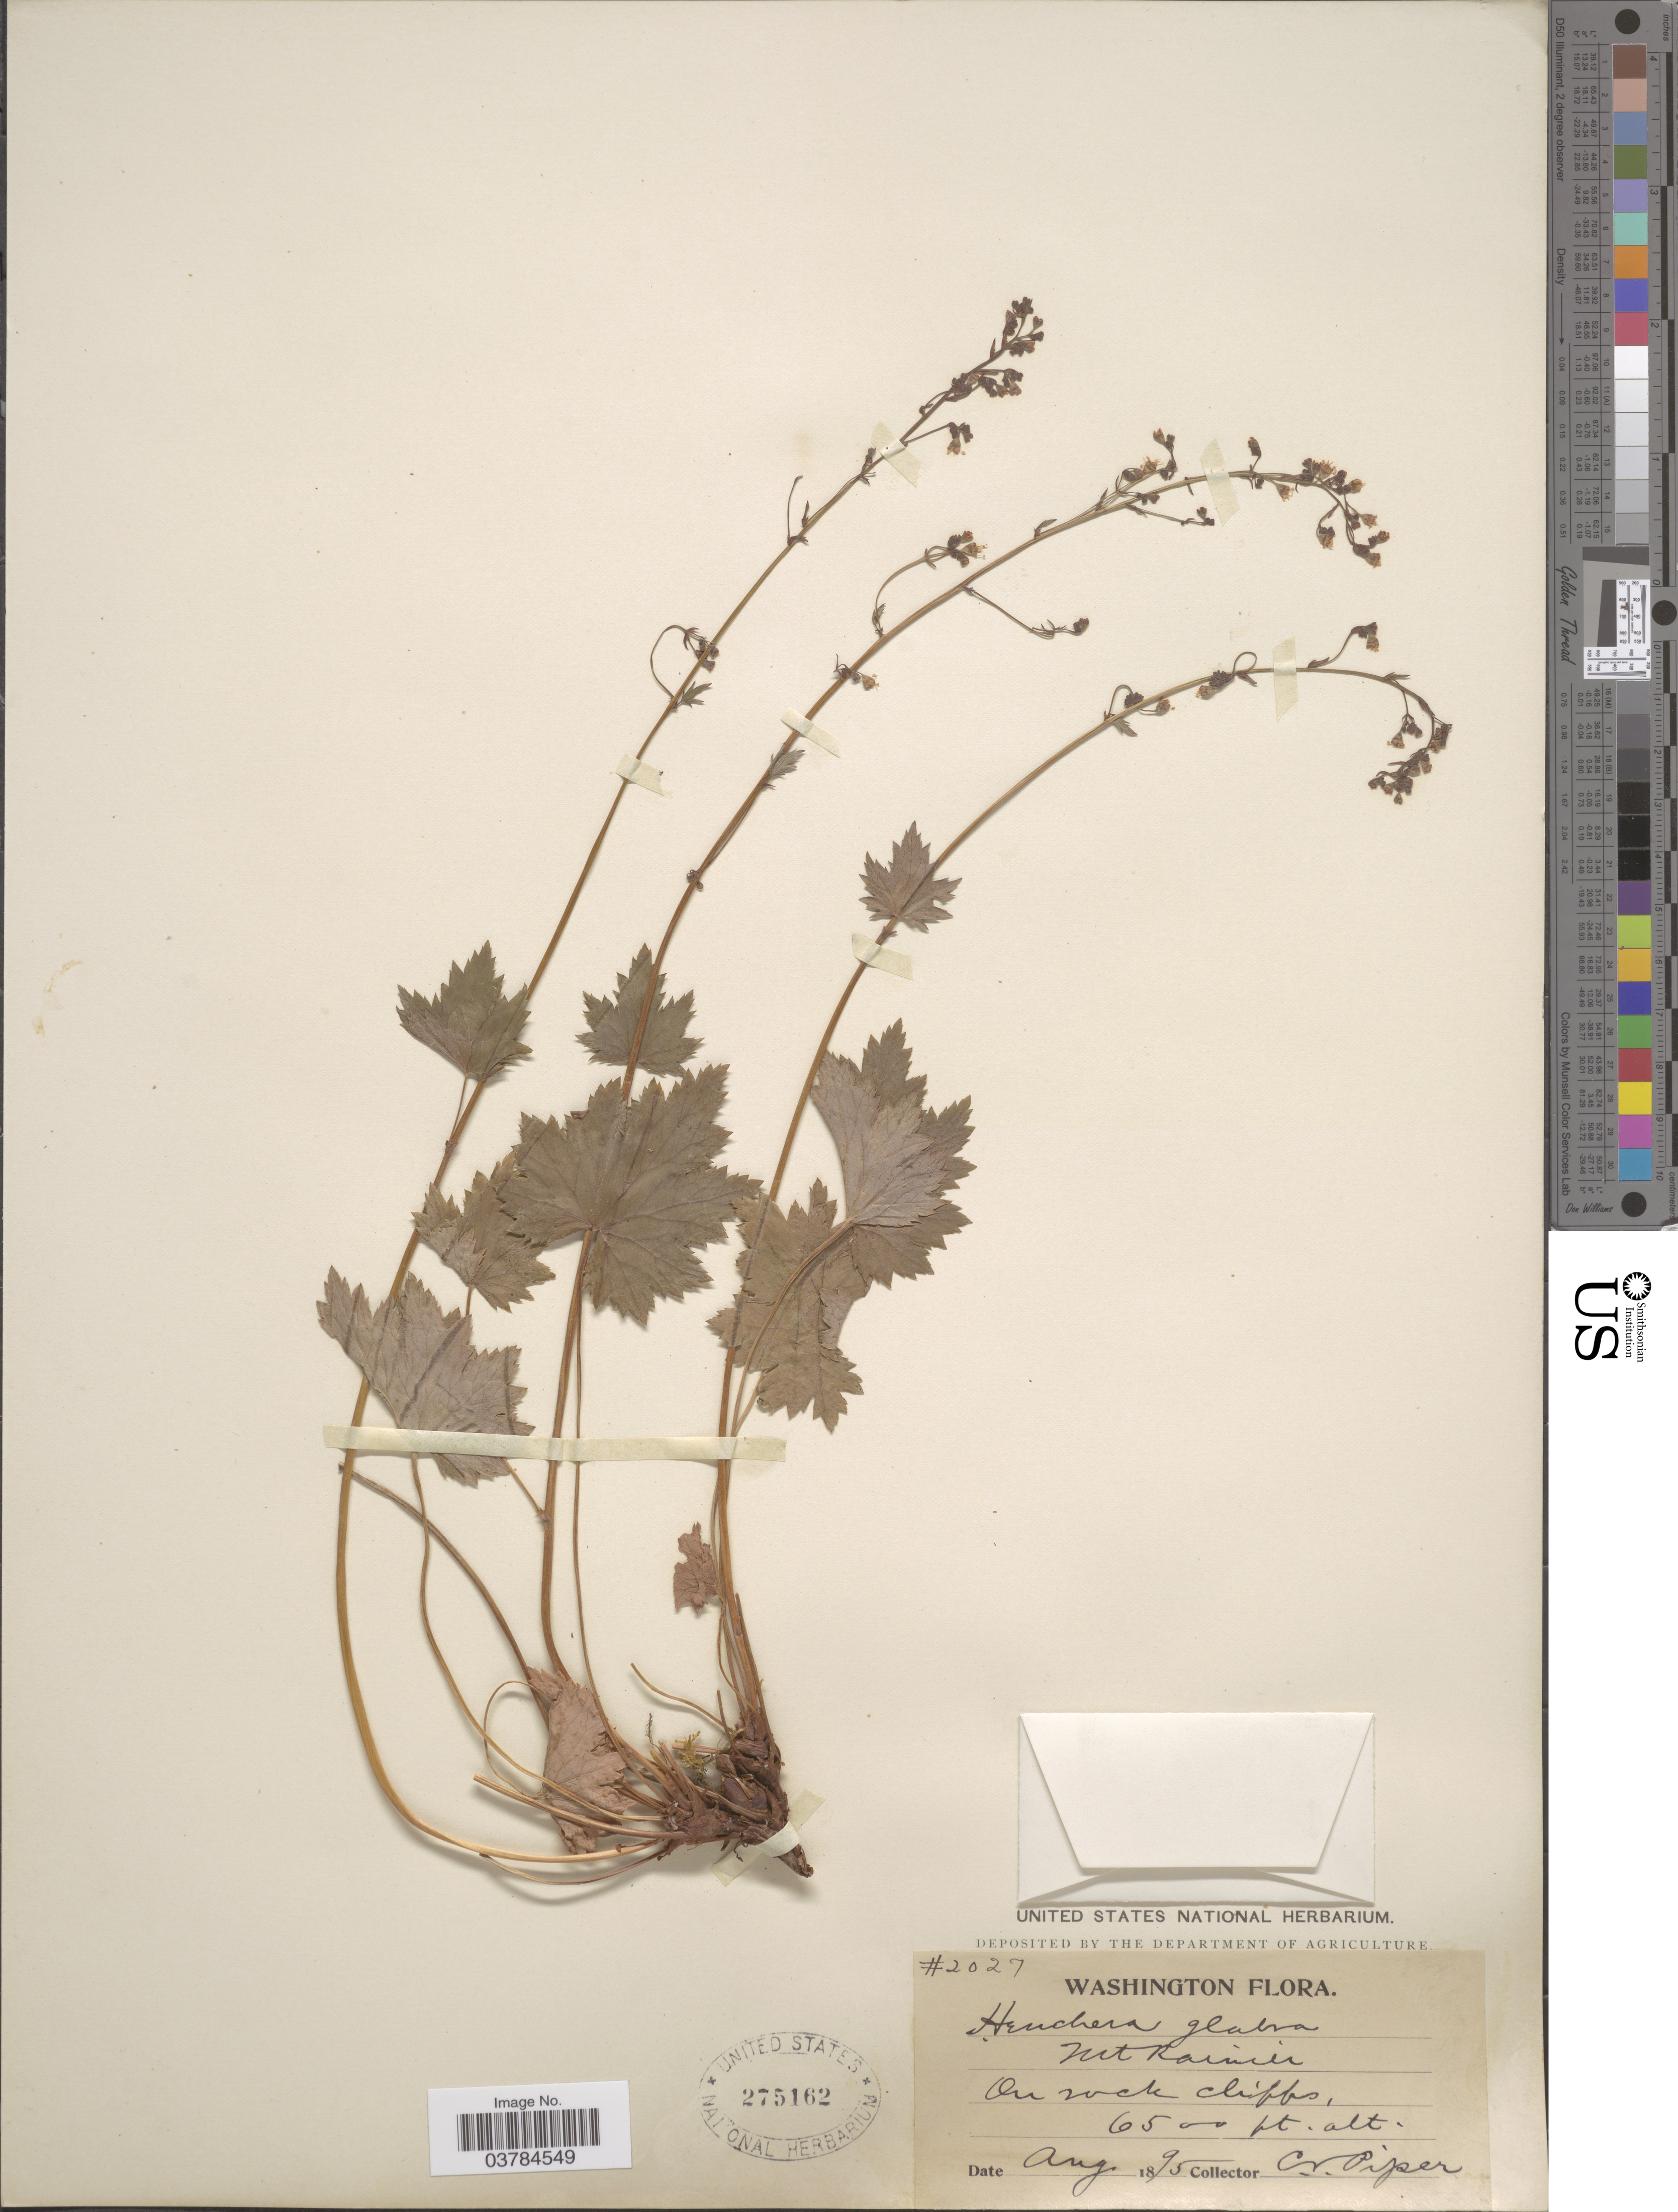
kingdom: Plantae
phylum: Tracheophyta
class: Magnoliopsida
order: Saxifragales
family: Saxifragaceae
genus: Heuchera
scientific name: Heuchera glabra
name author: Willd. ex Roem. & Schult.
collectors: C. V. Piper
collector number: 2027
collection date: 1895-08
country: United States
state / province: Washington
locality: Mt. Rainier.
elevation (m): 1981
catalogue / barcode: US 275162